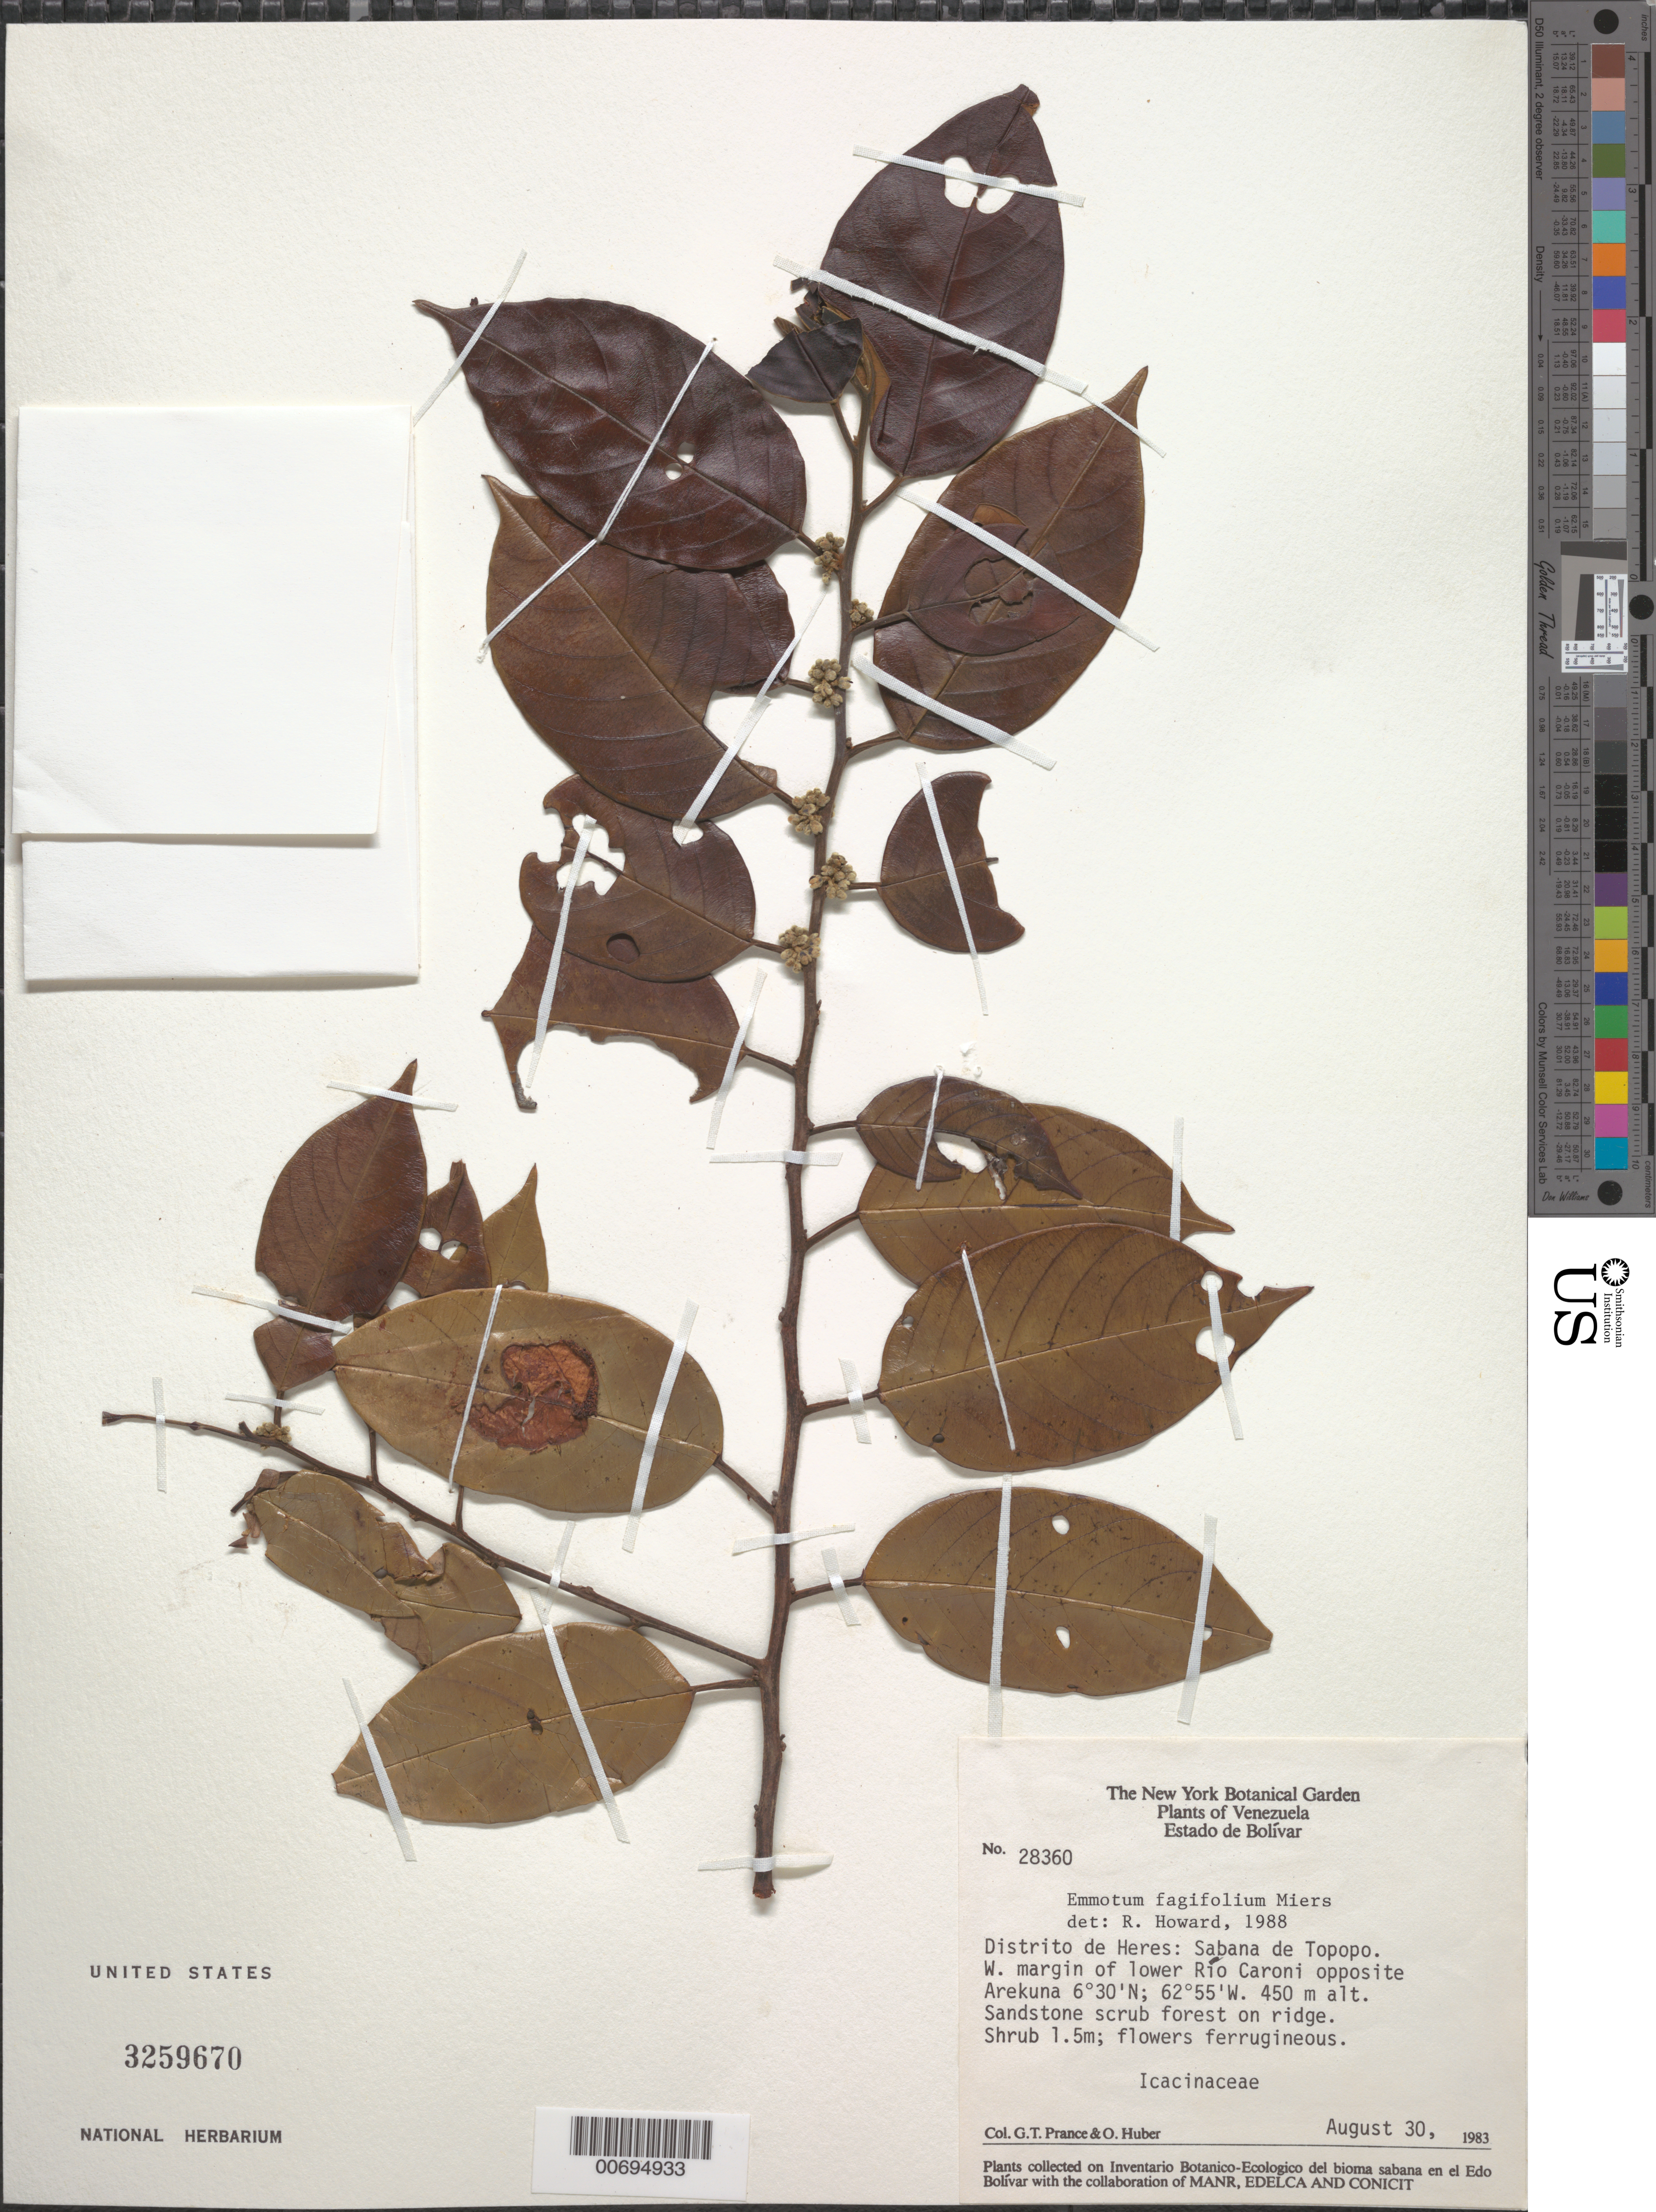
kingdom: Plantae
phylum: Tracheophyta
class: Magnoliopsida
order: Metteniusales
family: Metteniusaceae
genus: Emmotum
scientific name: Emmotum fagifolium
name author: Desv. ex Ham.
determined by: Howard, R. A.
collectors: G. T. Prance & O. Huber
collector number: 28360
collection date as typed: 30-Aug-83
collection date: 1983-08-30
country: Venezuela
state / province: Bolívar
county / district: Heres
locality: Sabana de Topopo, W margin of lower Río Caroní, opposite Arekuna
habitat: Sandstone scrub forest on ridge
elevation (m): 450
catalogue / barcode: US 3259670